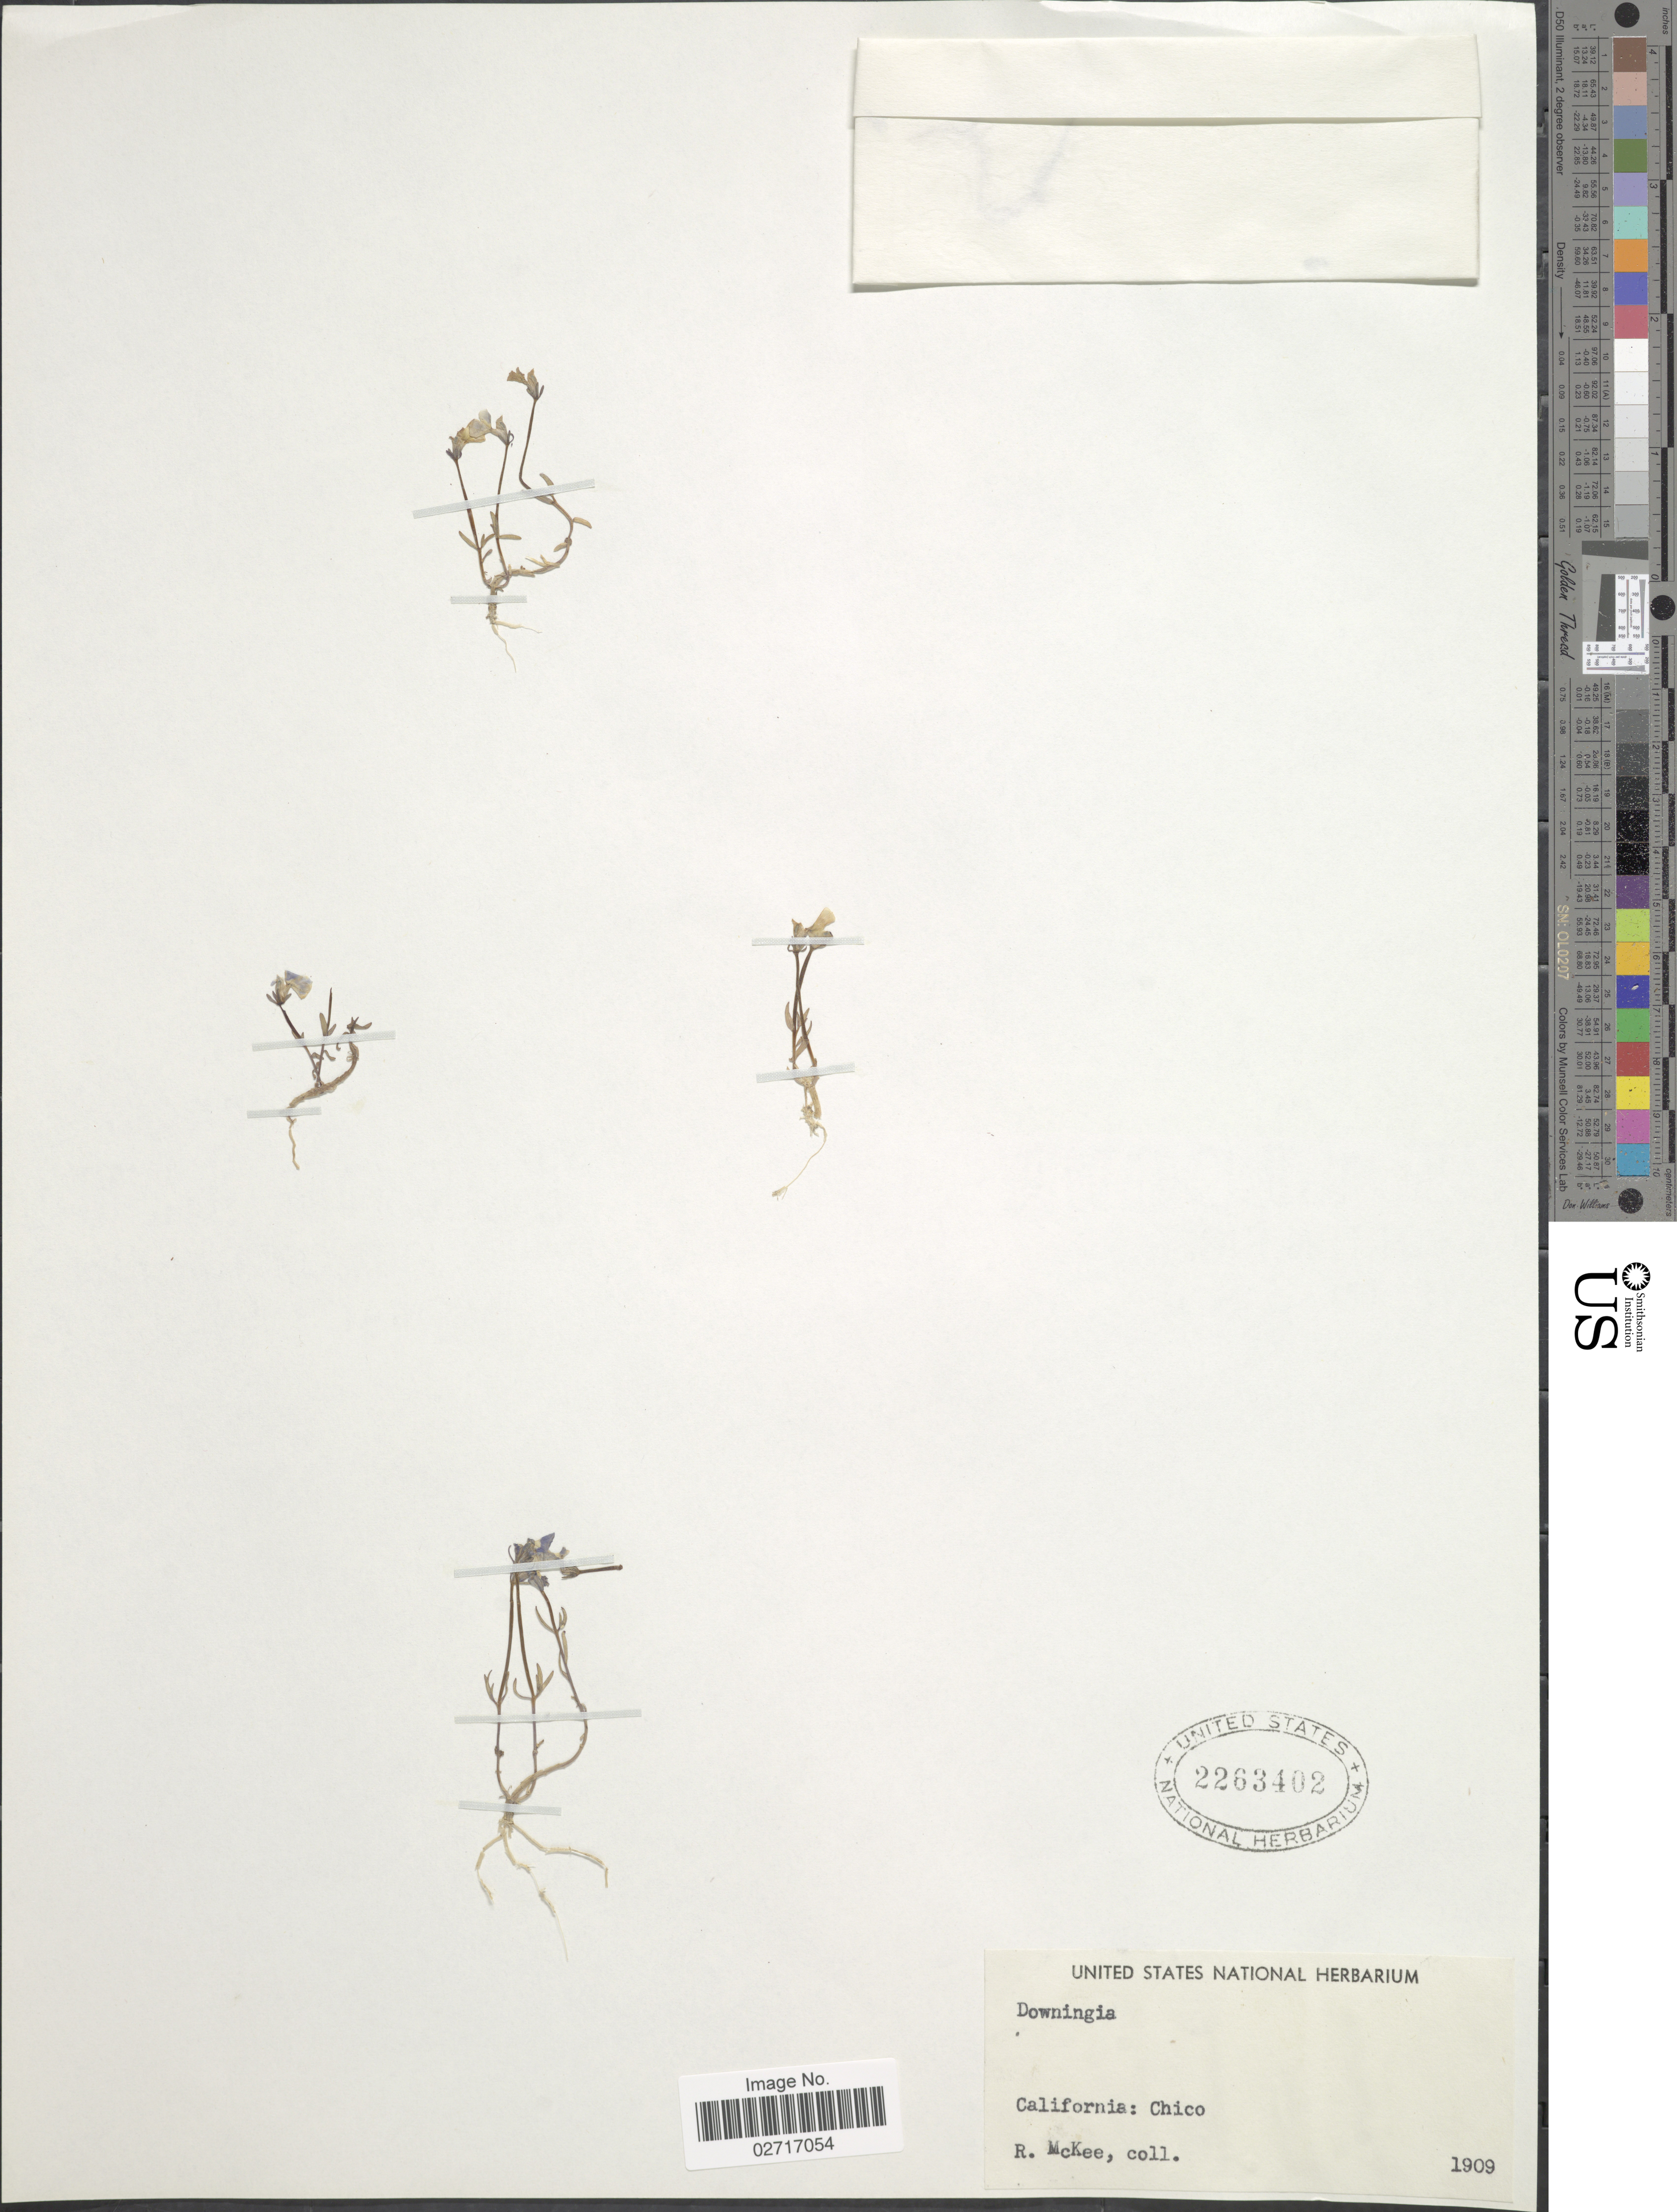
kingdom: Plantae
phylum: Tracheophyta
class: Magnoliopsida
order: Asterales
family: Campanulaceae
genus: Downingia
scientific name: Downingia sp.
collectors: R. Mckee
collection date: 1909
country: United States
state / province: California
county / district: Butte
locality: Chico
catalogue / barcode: US 2263402